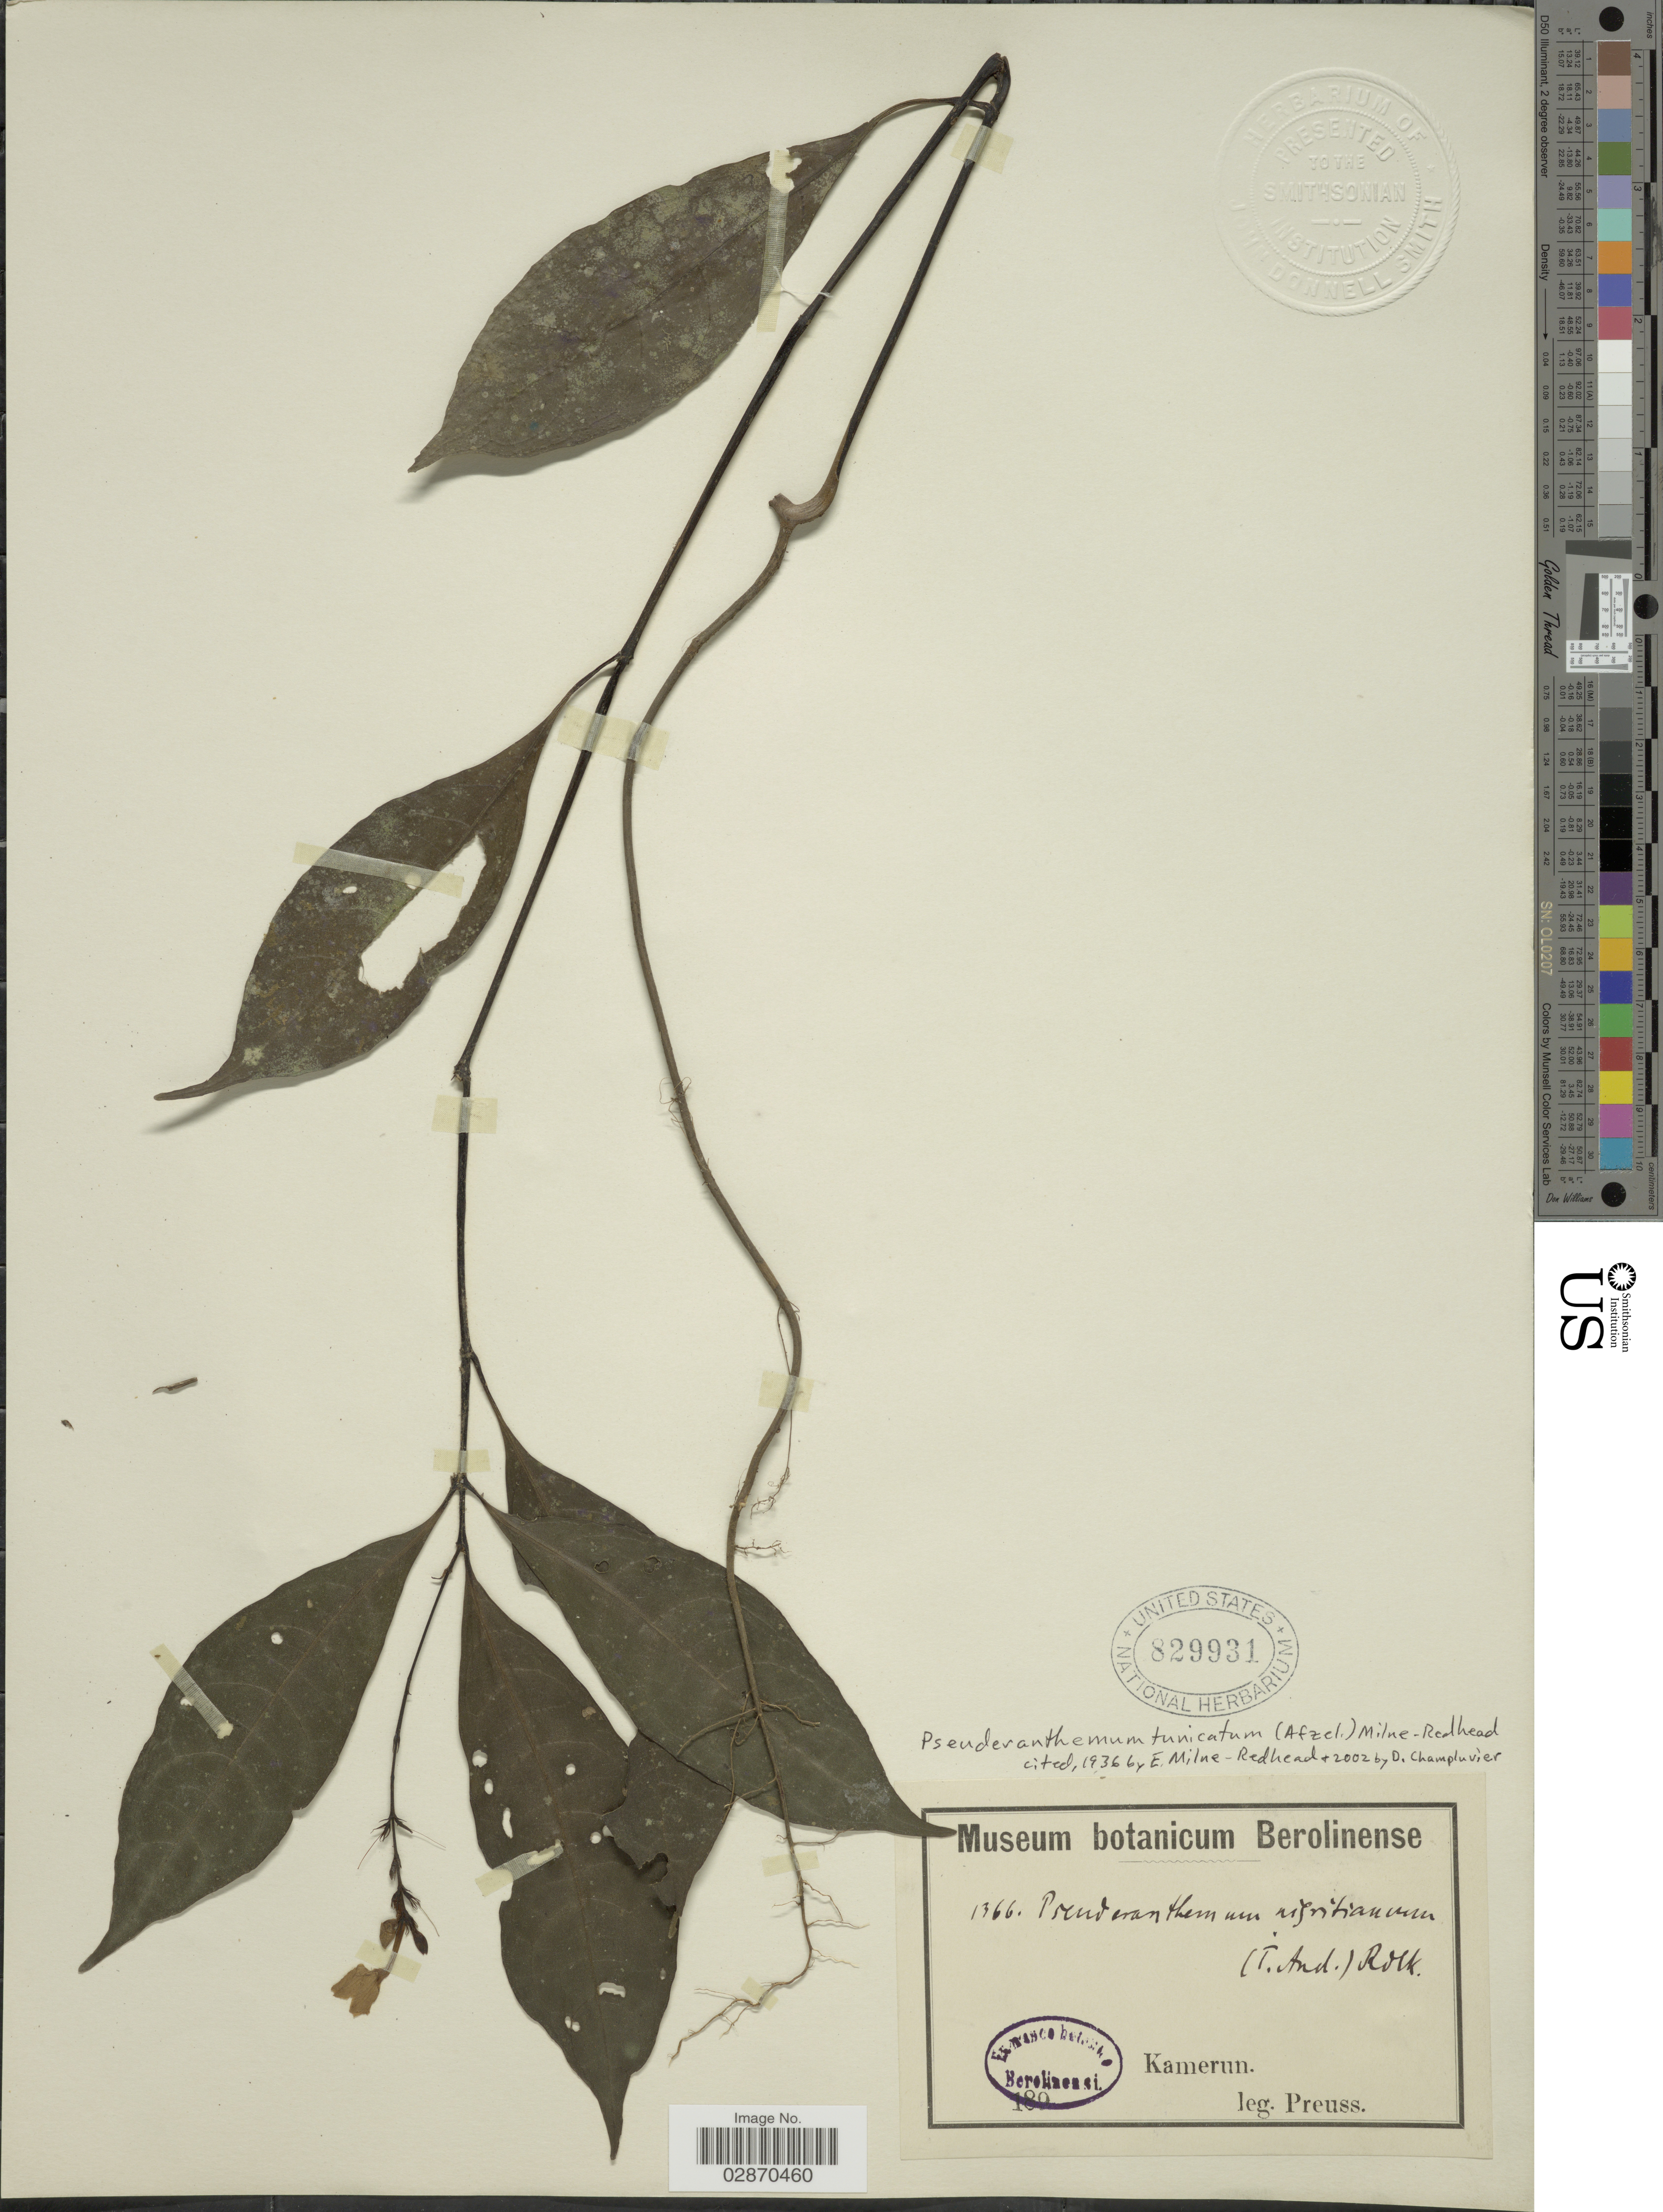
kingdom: Plantae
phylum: Tracheophyta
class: Magnoliopsida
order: Lamiales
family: Acanthaceae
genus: Pseuderanthemum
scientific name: Pseuderanthemum tunicatum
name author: (Afzel.) Milne-Redh.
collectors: C. Preuss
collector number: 1366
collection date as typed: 189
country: Cameroon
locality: Kamerun.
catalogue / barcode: US 829931